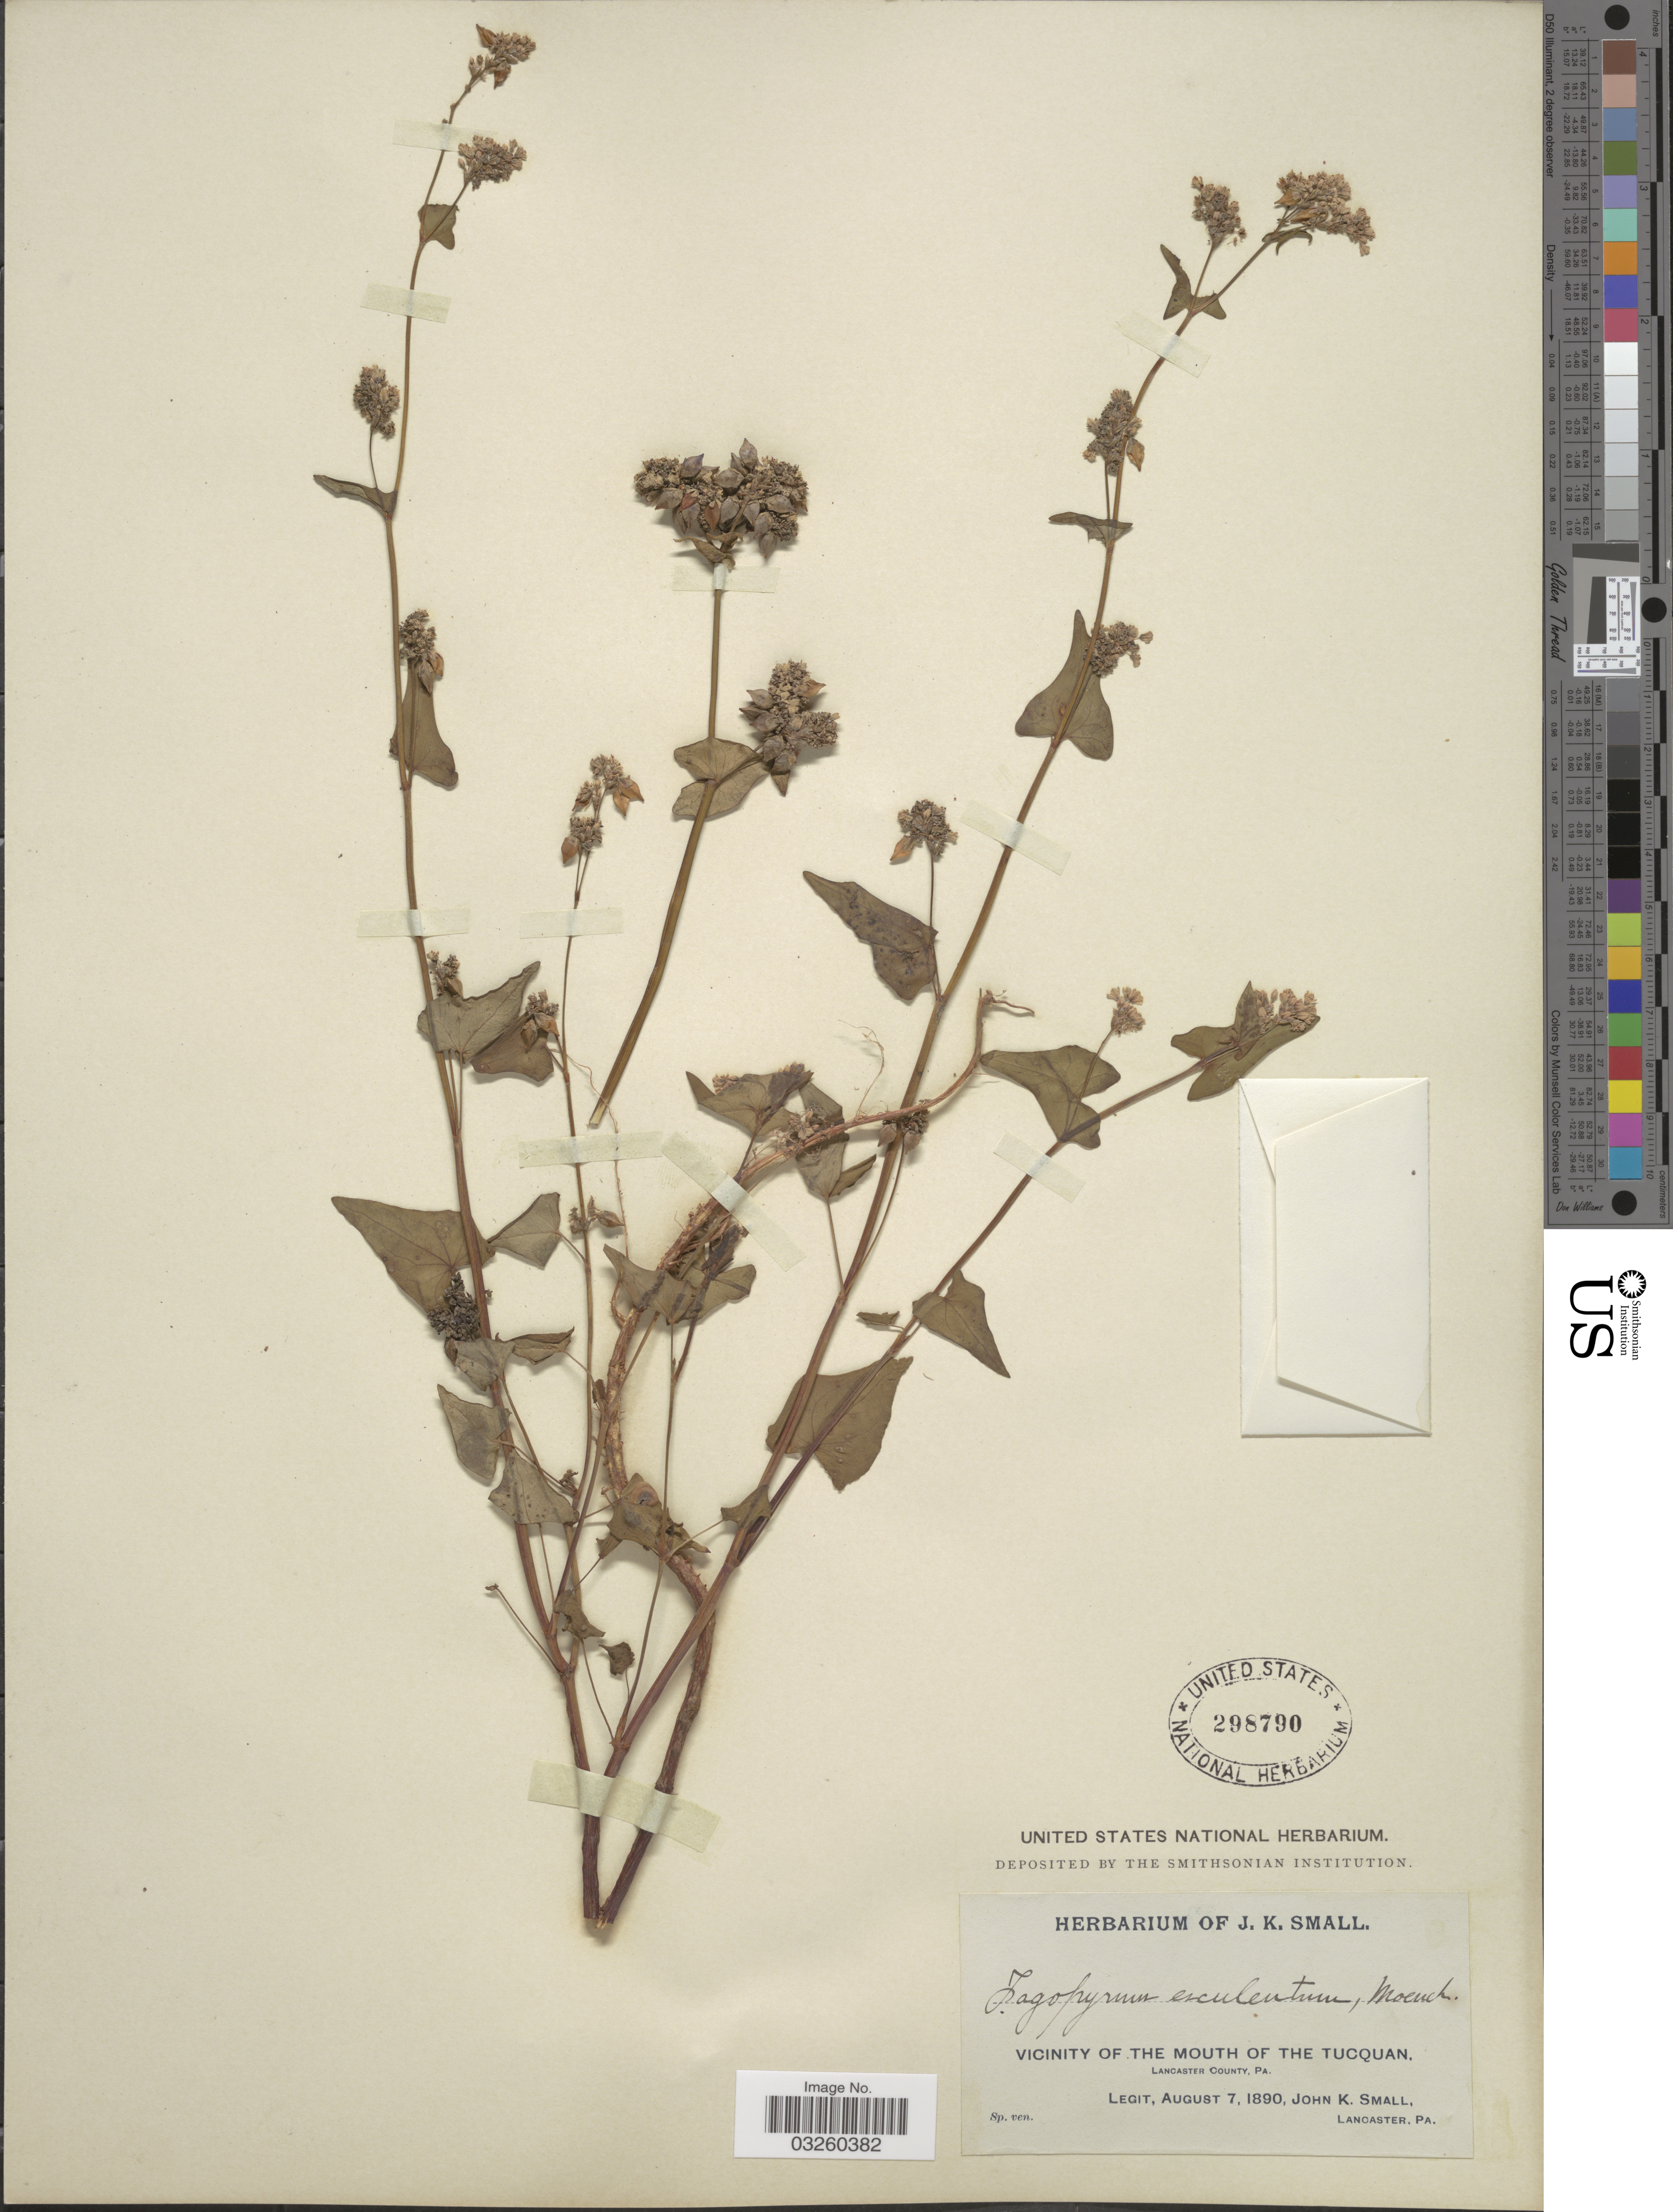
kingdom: Plantae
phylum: Tracheophyta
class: Magnoliopsida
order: Caryophyllales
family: Polygonaceae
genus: Fagopyrum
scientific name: Fagopyrum esculentum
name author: Moench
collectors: J. K. Small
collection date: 1890-08-07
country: United States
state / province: Pennsylvania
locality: Vicinity of the mouth of the Tucquan. Lancaster County.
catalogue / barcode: US 298790